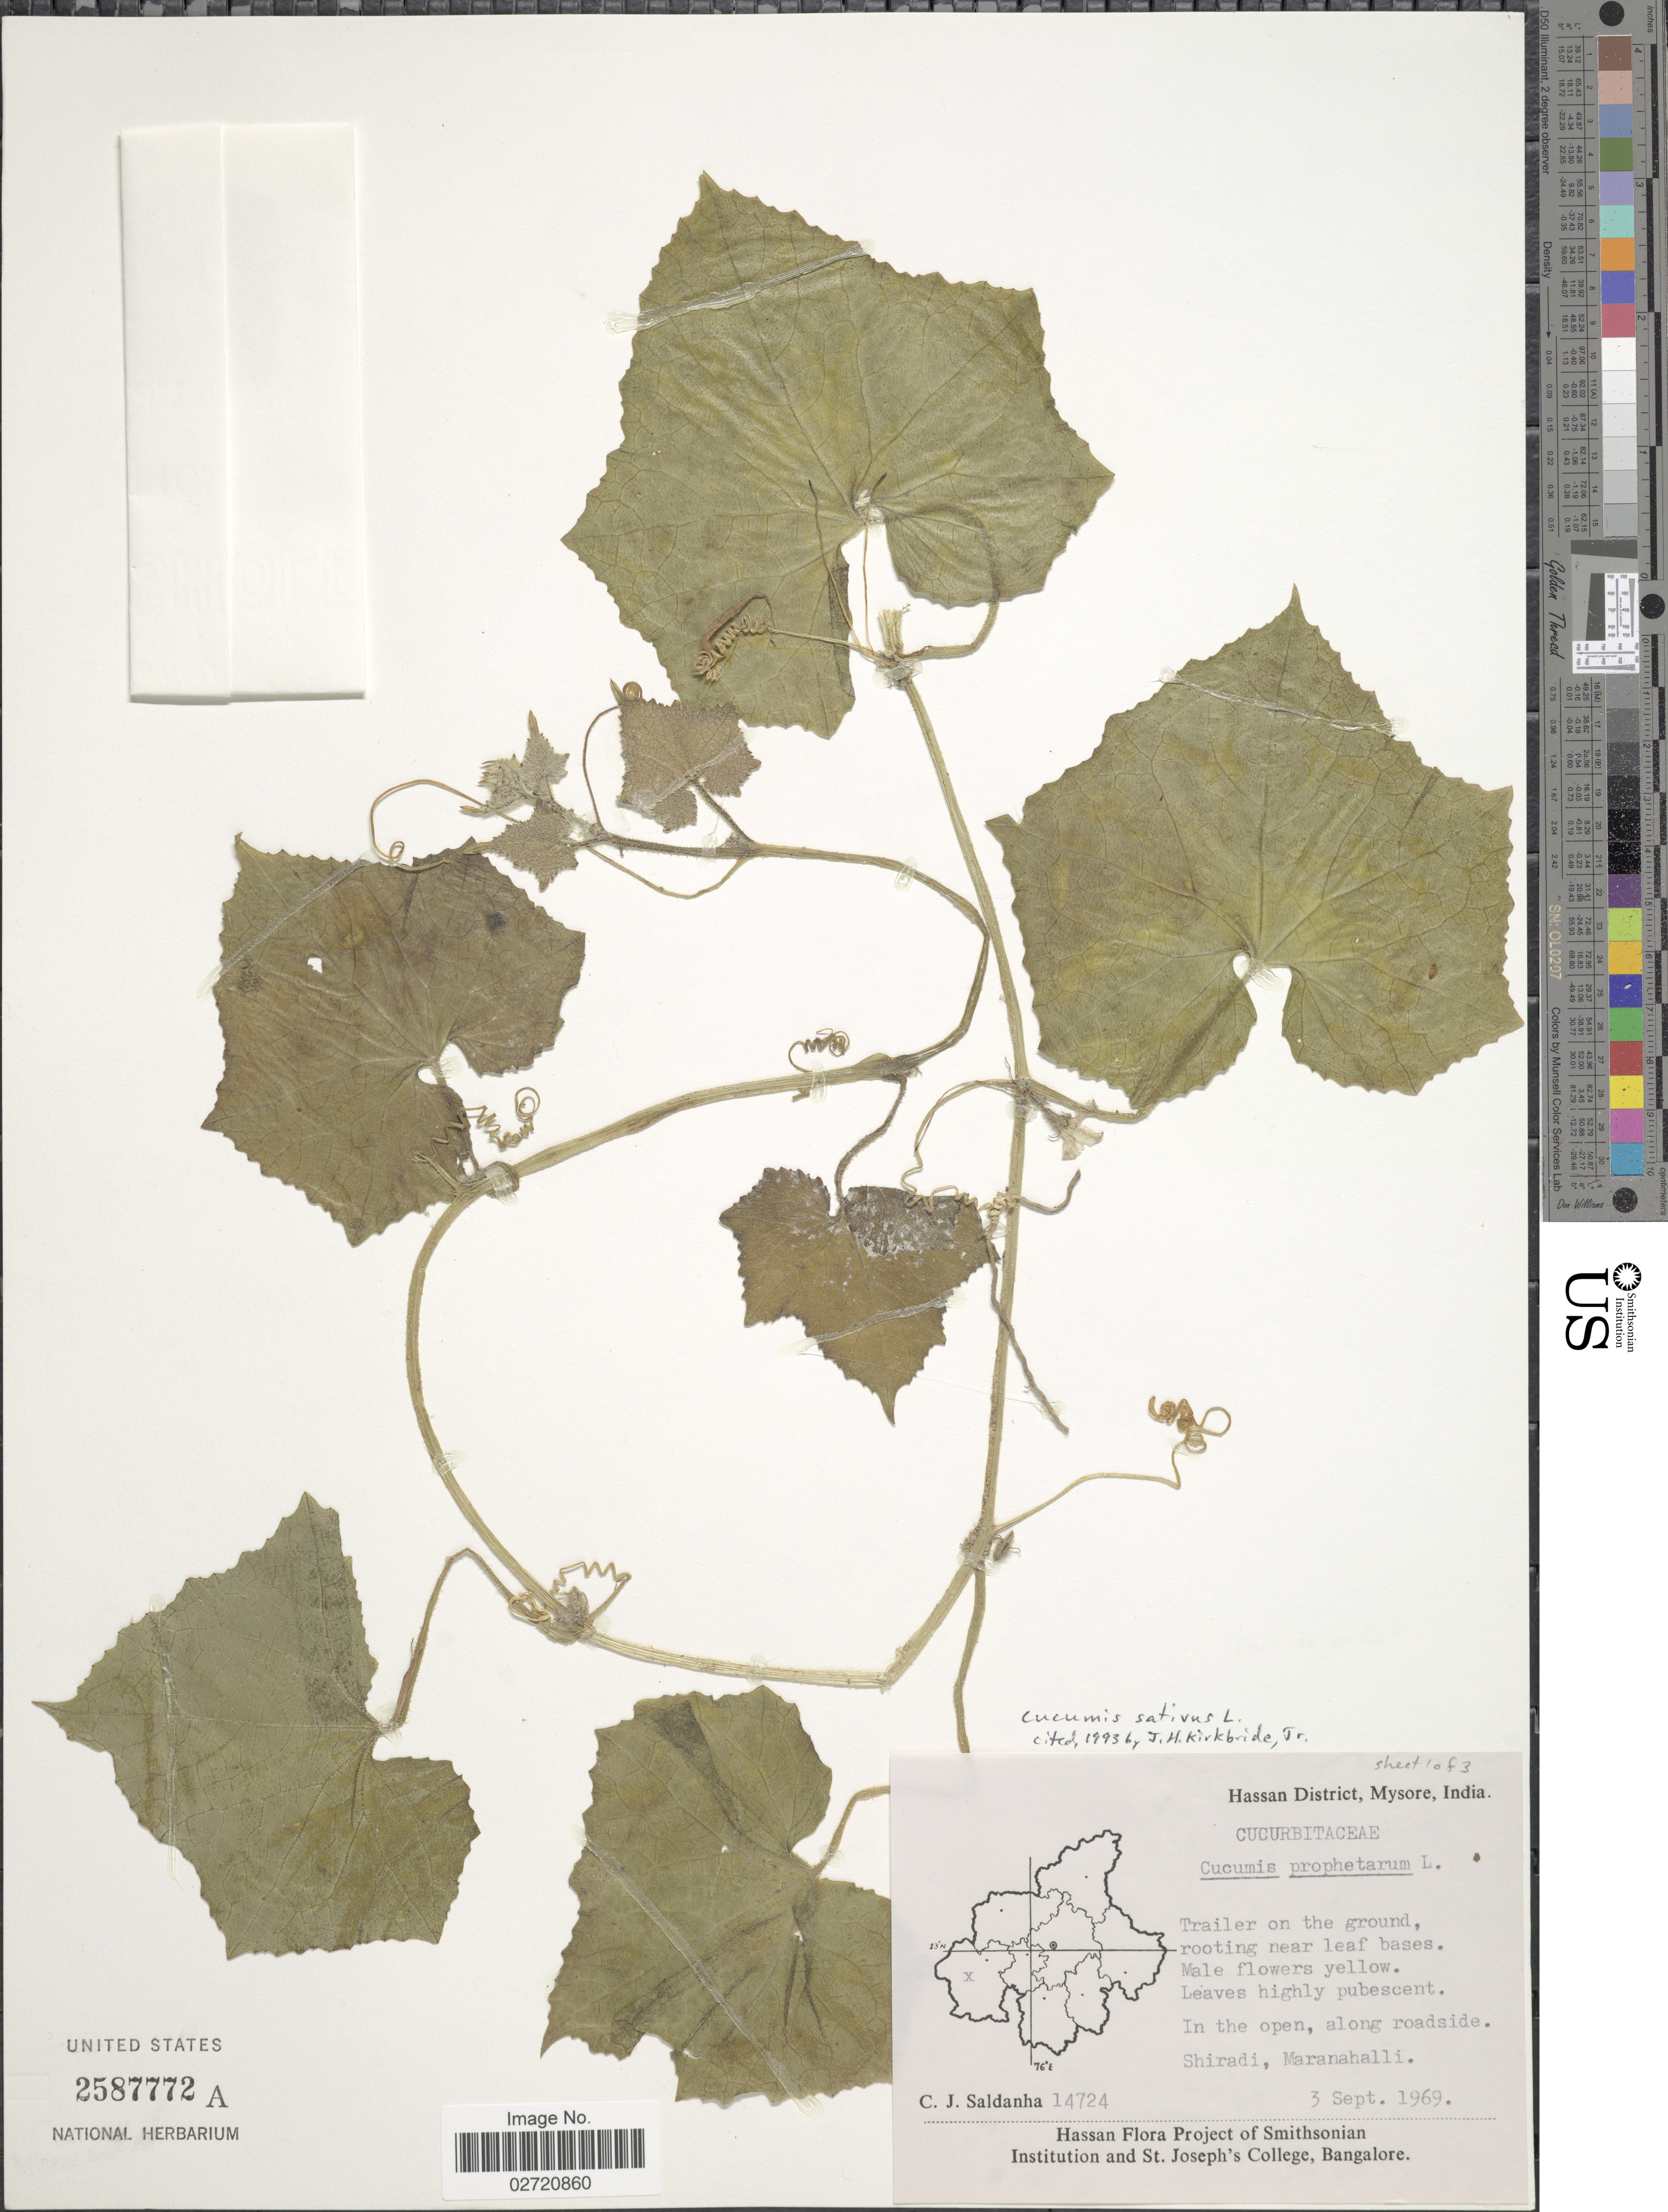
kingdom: Plantae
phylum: Tracheophyta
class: Magnoliopsida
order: Cucurbitales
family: Cucurbitaceae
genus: Cucumis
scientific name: Cucumis sativus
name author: L.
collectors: C. J. Saldanha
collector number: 14724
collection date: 1969-09-03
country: India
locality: Hassan District, Mysore. In the open, along roadside. Shiradi, Maranahalli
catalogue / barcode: US 2587772A